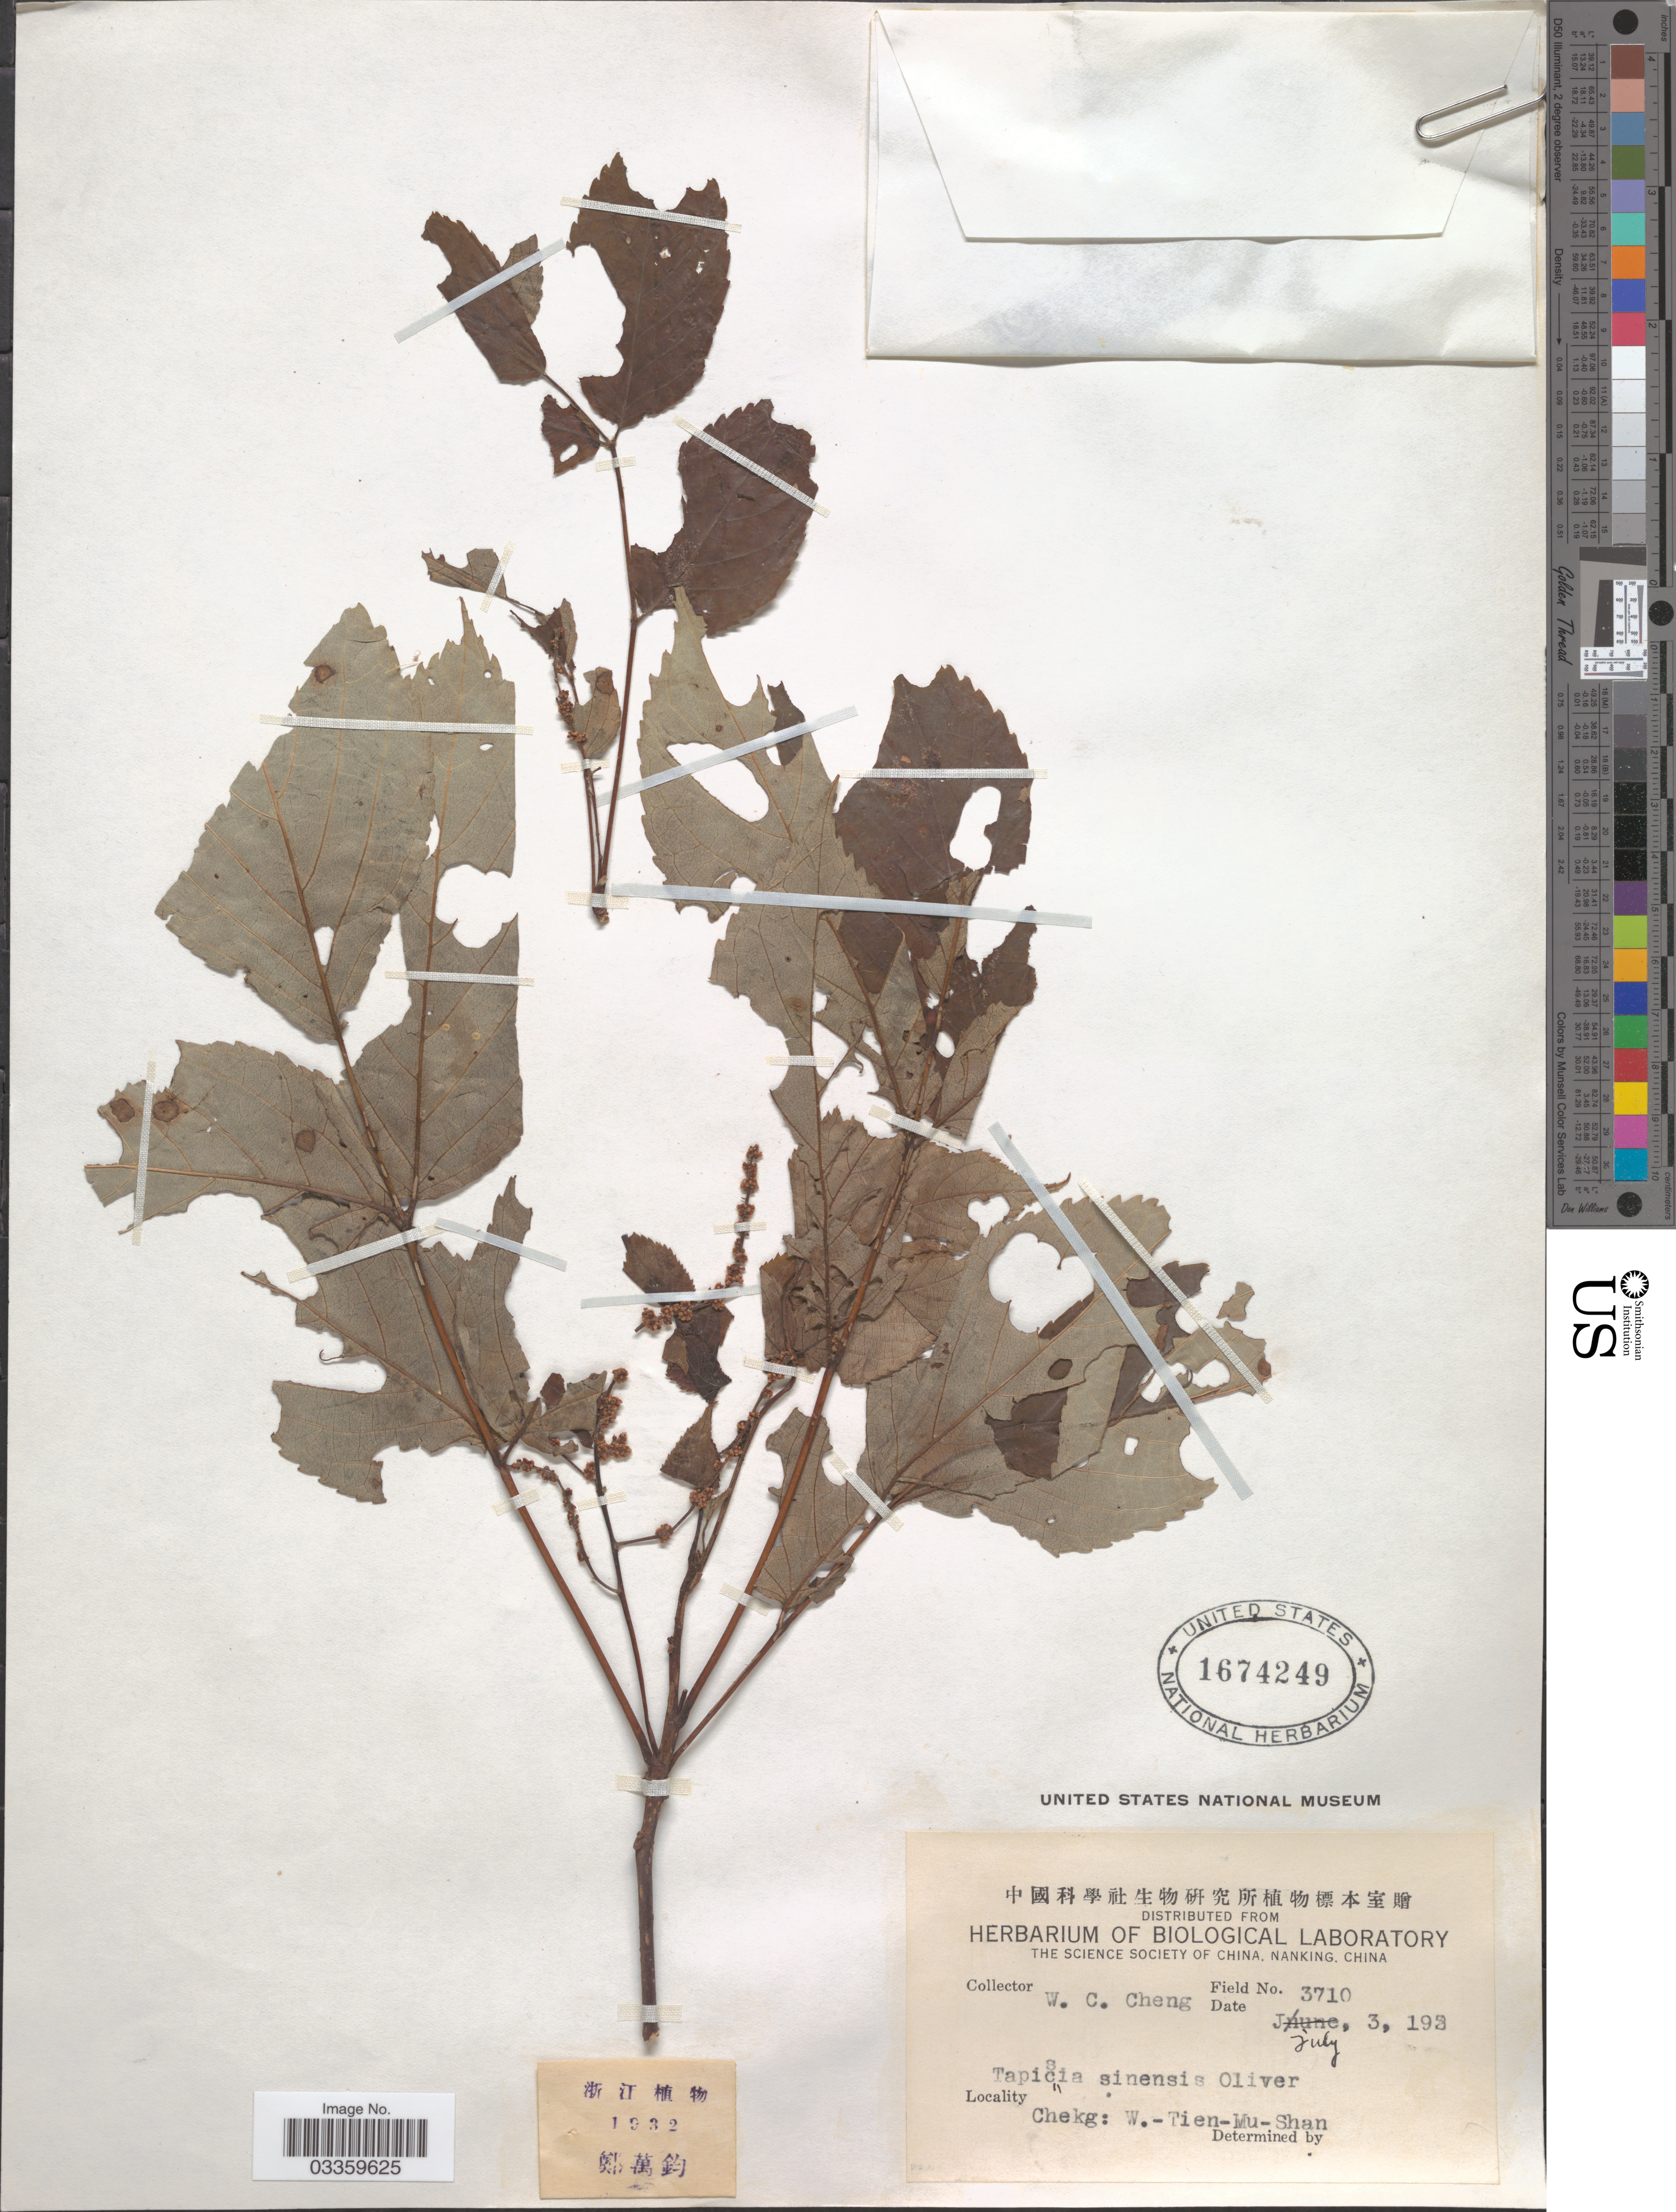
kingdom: Plantae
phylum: Tracheophyta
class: Magnoliopsida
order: Huerteales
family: Tapisciaceae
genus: Tapiscia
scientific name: Tapiscia sinensis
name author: Oliv.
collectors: W. C. Cheng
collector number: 3710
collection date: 1932-07-03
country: China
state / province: Zhejiang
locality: Chekg: W.-Tien-Mu-Shan.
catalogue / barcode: US 1674249